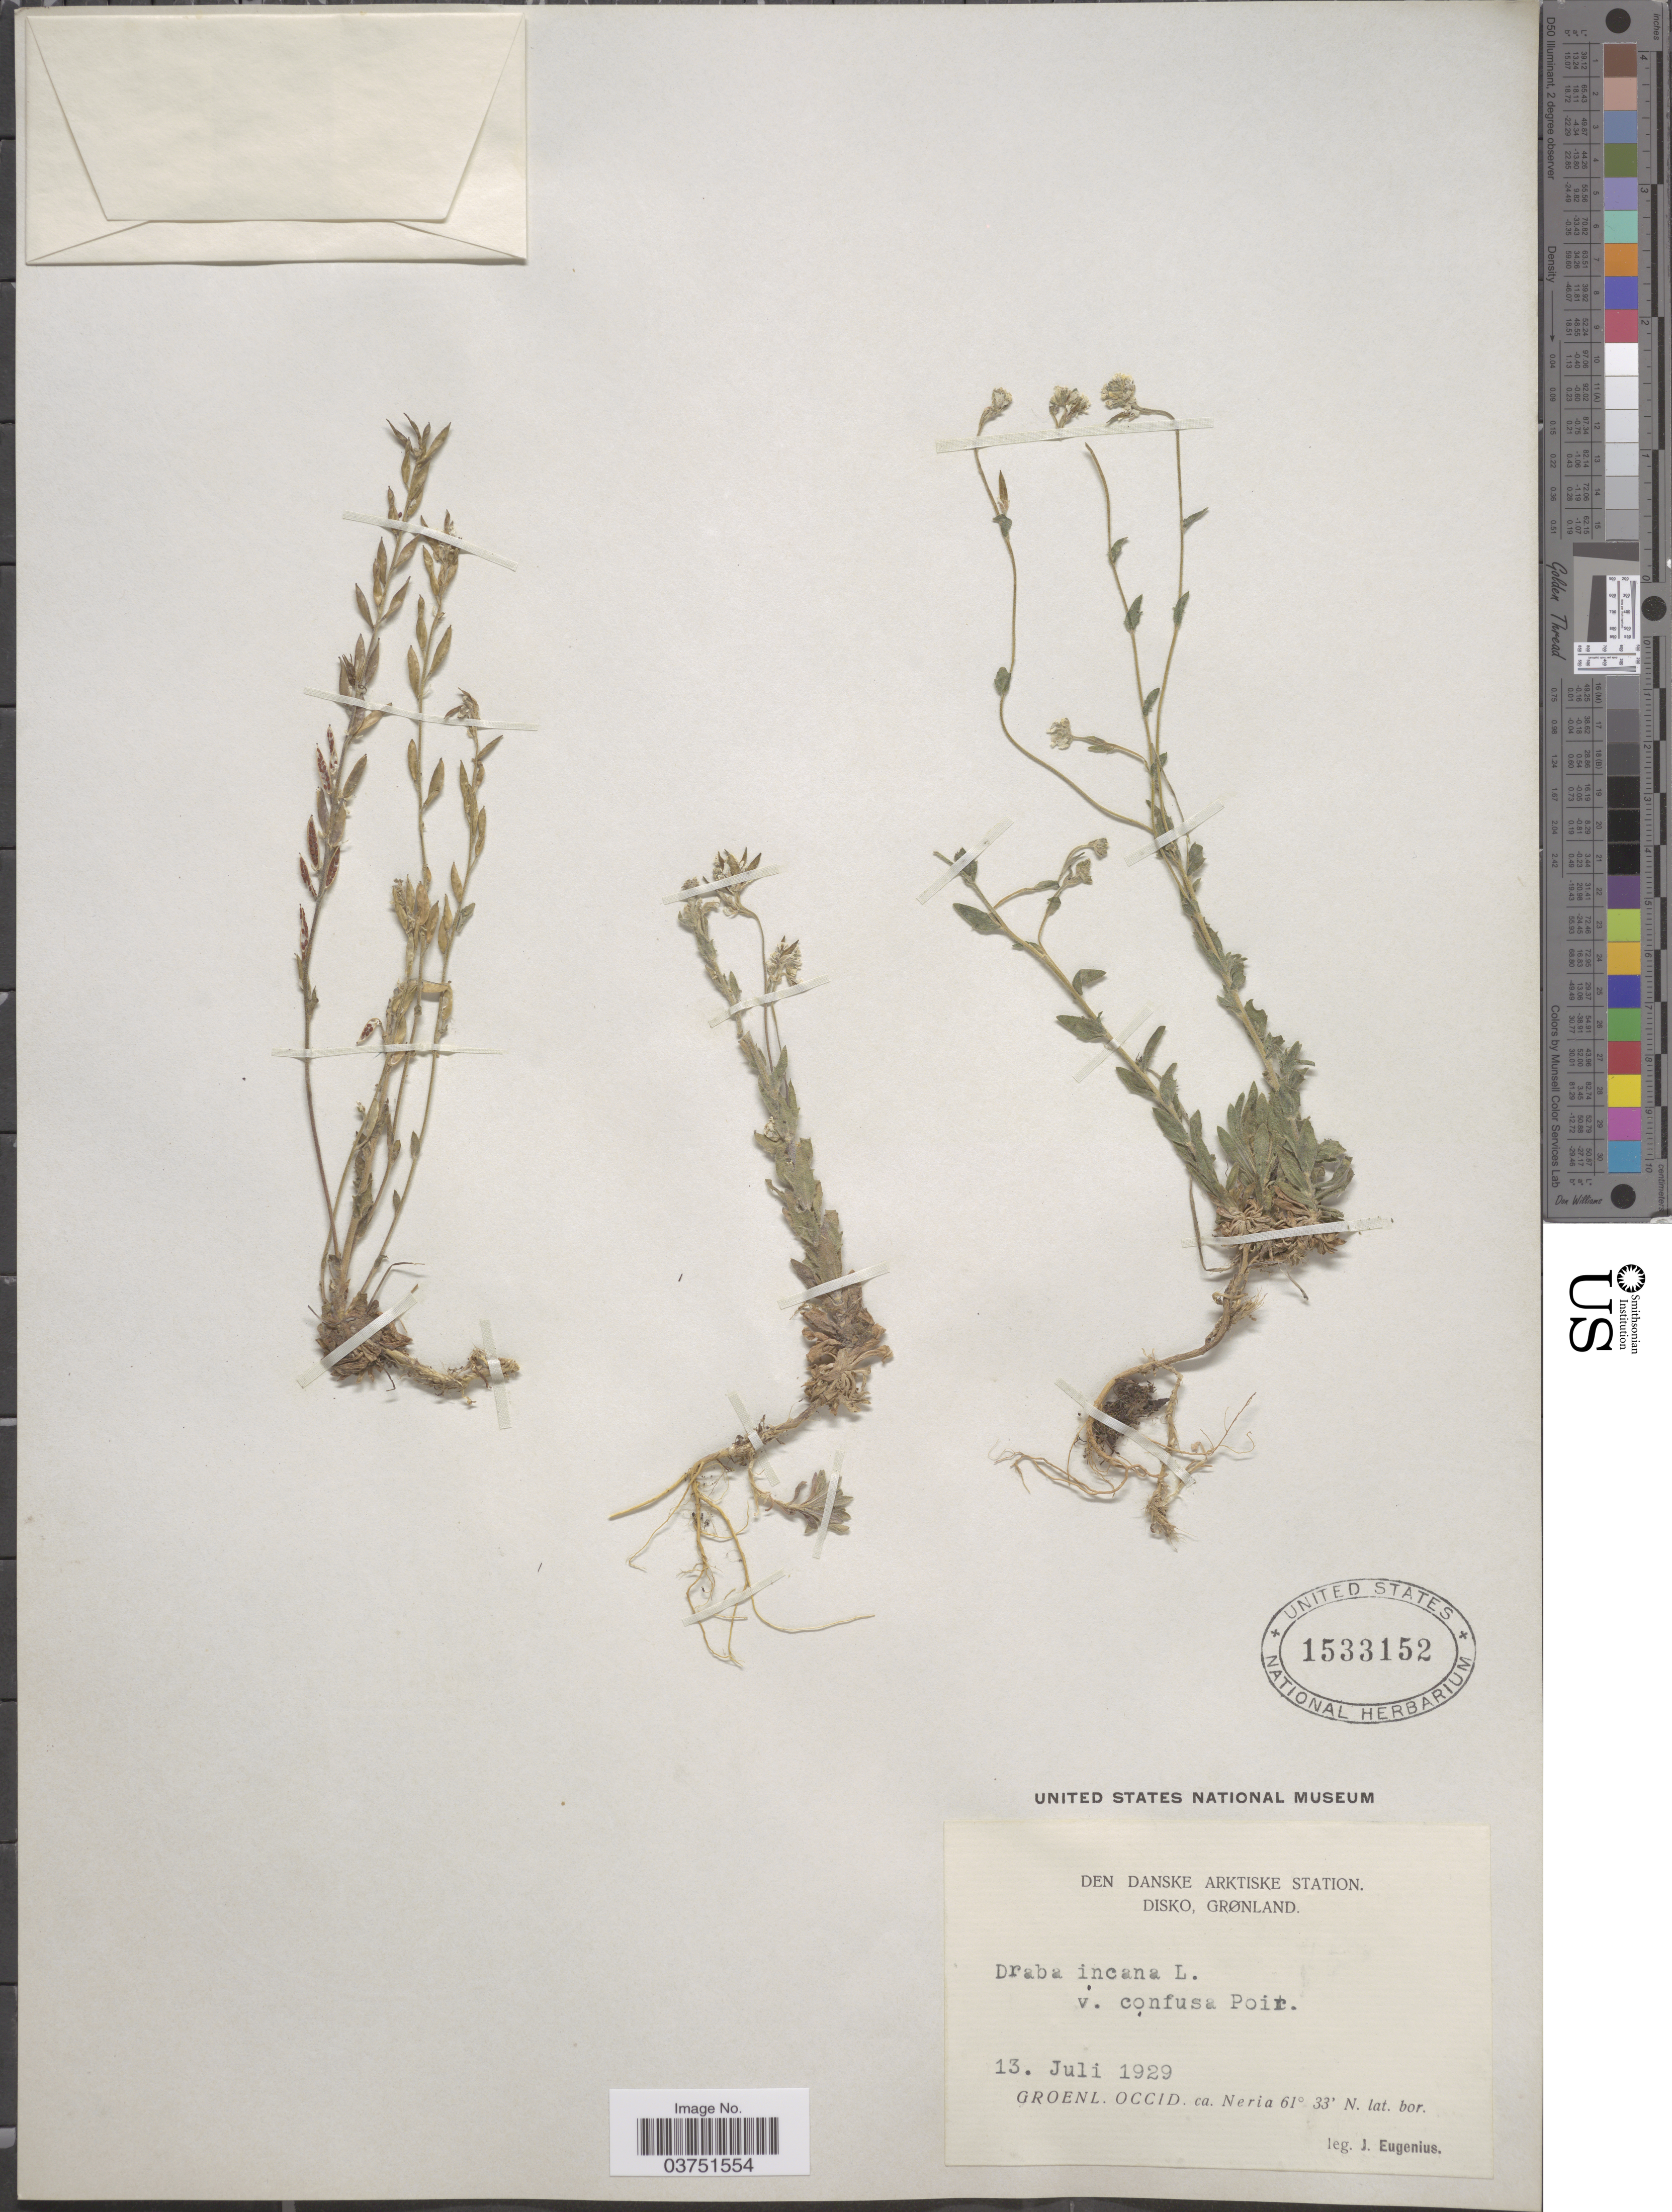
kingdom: Plantae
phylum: Tracheophyta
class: Magnoliopsida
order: Brassicales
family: Brassicaceae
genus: Draba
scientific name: Draba incana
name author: L.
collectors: J. Eugenius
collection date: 1929-07-13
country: Greenland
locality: Den Danske Arktiske Station. Disko Grønland. Groenl. Occid. ca. Neria.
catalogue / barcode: US 1533152